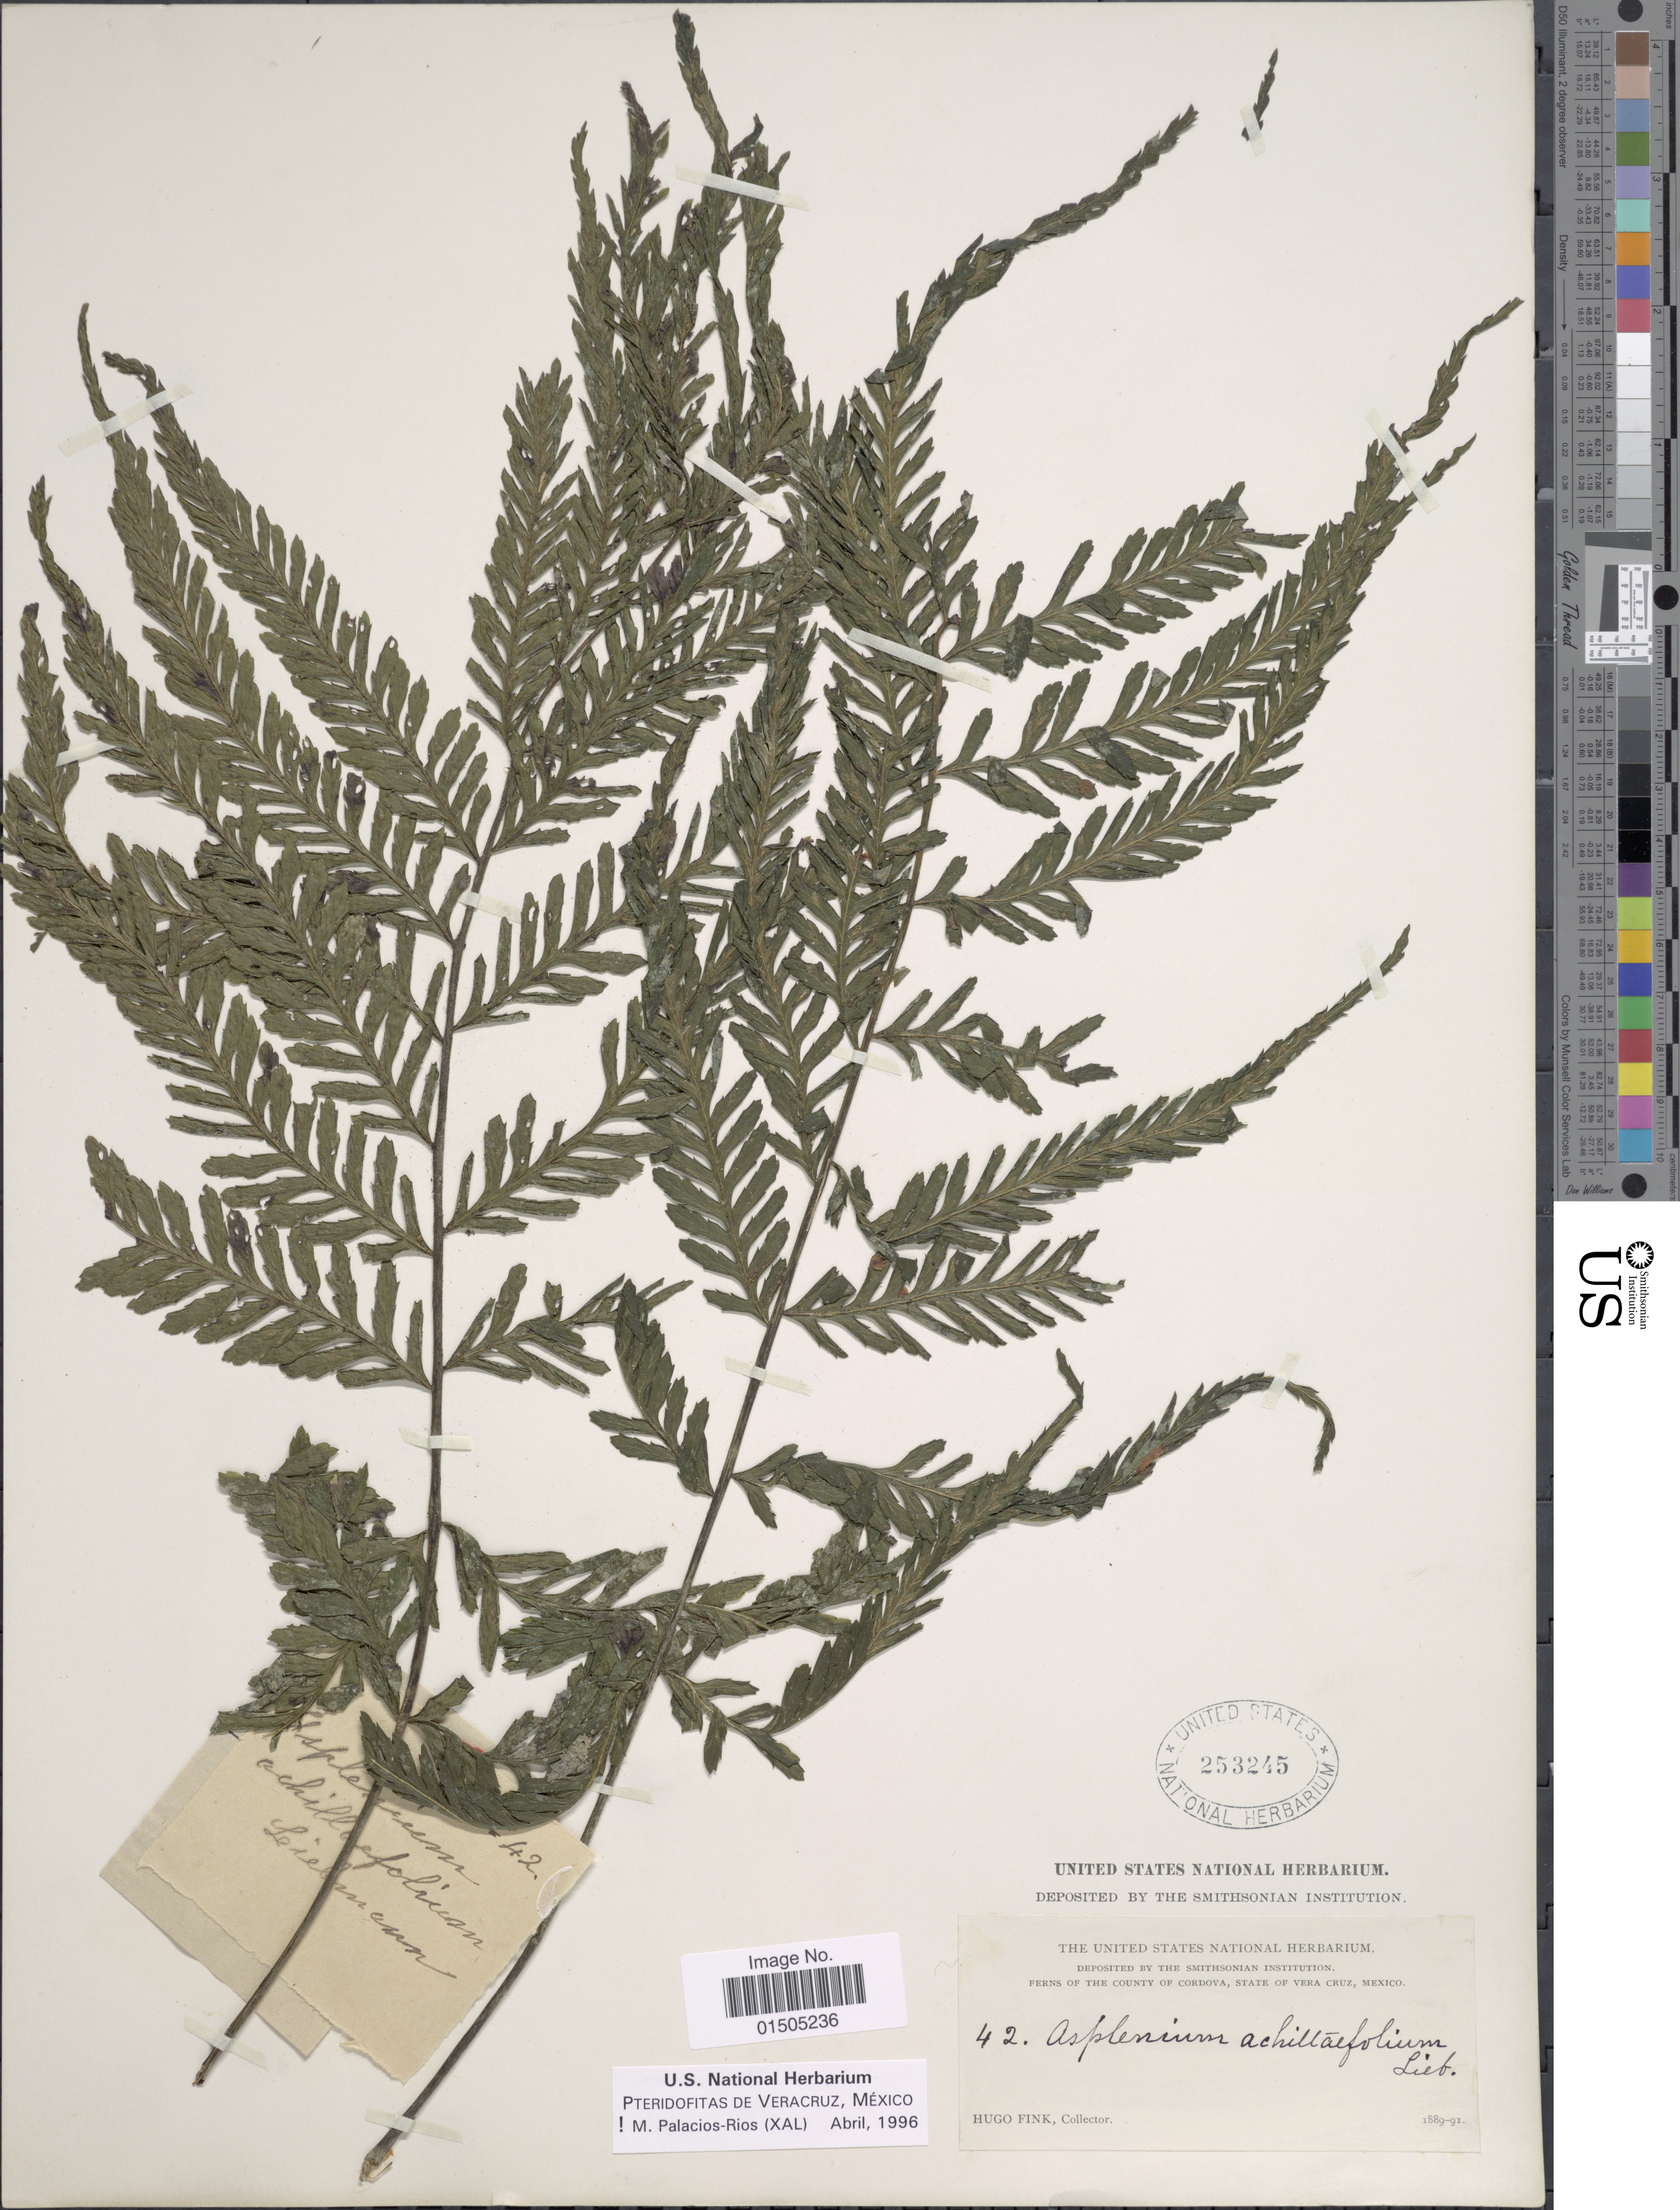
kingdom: Plantae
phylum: Tracheophyta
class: Polypodiopsida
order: Polypodiales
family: Aspleniaceae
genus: Asplenium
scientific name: Asplenium achilleifolium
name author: (M. Martens & Galeotti) Liebm.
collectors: H. Fink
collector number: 42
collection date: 1889/1891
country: Mexico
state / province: Veracruz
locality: Ferns of the County of Cordova.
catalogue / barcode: US 253245